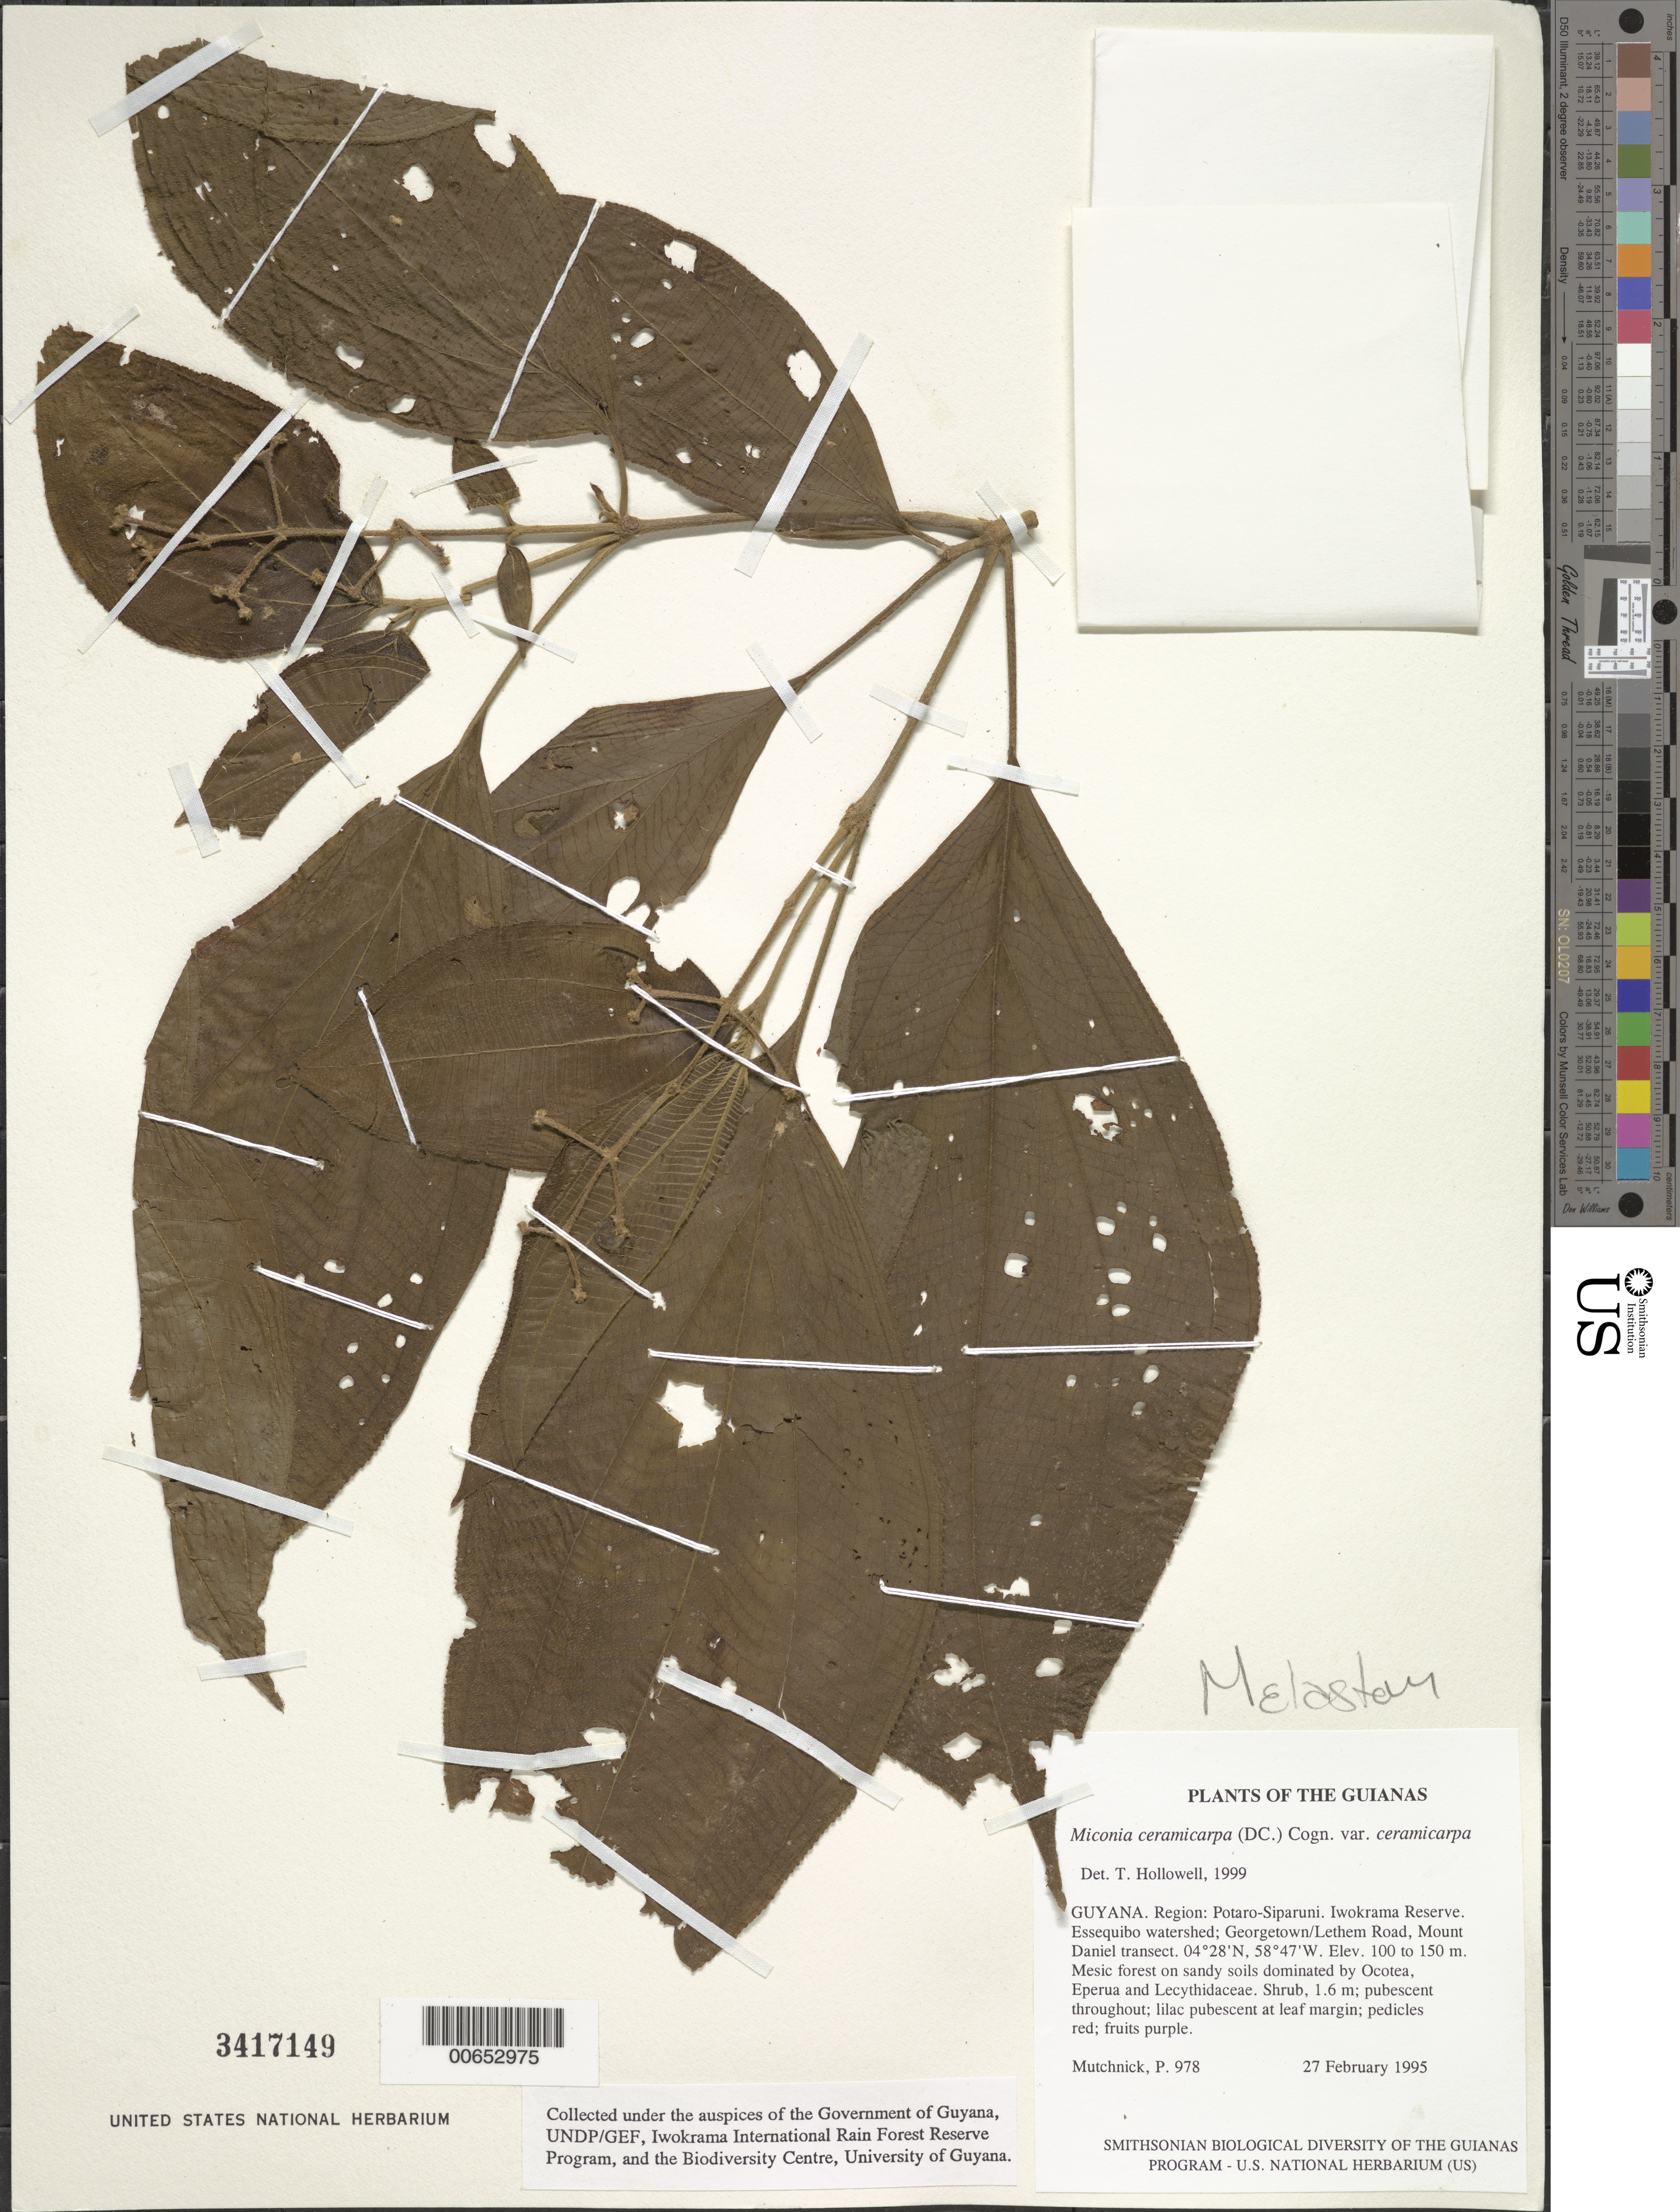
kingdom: Plantae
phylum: Tracheophyta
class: Magnoliopsida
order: Myrtales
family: Melastomataceae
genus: Miconia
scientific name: Miconia ceramicarpa var. ceramicarpa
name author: (DC.) Cogn.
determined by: Hollowell, T. H., (BOT), Smithsonian Institution - National Museum of Natural History (UNITED STATES)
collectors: P. Mutchnick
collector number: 978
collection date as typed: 27 February 1995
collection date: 1995-02-27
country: Guyana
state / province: Potaro-Siparuni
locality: Iwokrama Reserve. Essequibo watershed; Georgetown/Lethem Road, Mount Daniel transect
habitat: Mesic forest on sandy soils dominated by Ocotea, Eperua and Lecythidaceae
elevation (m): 100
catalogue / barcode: US 3417149